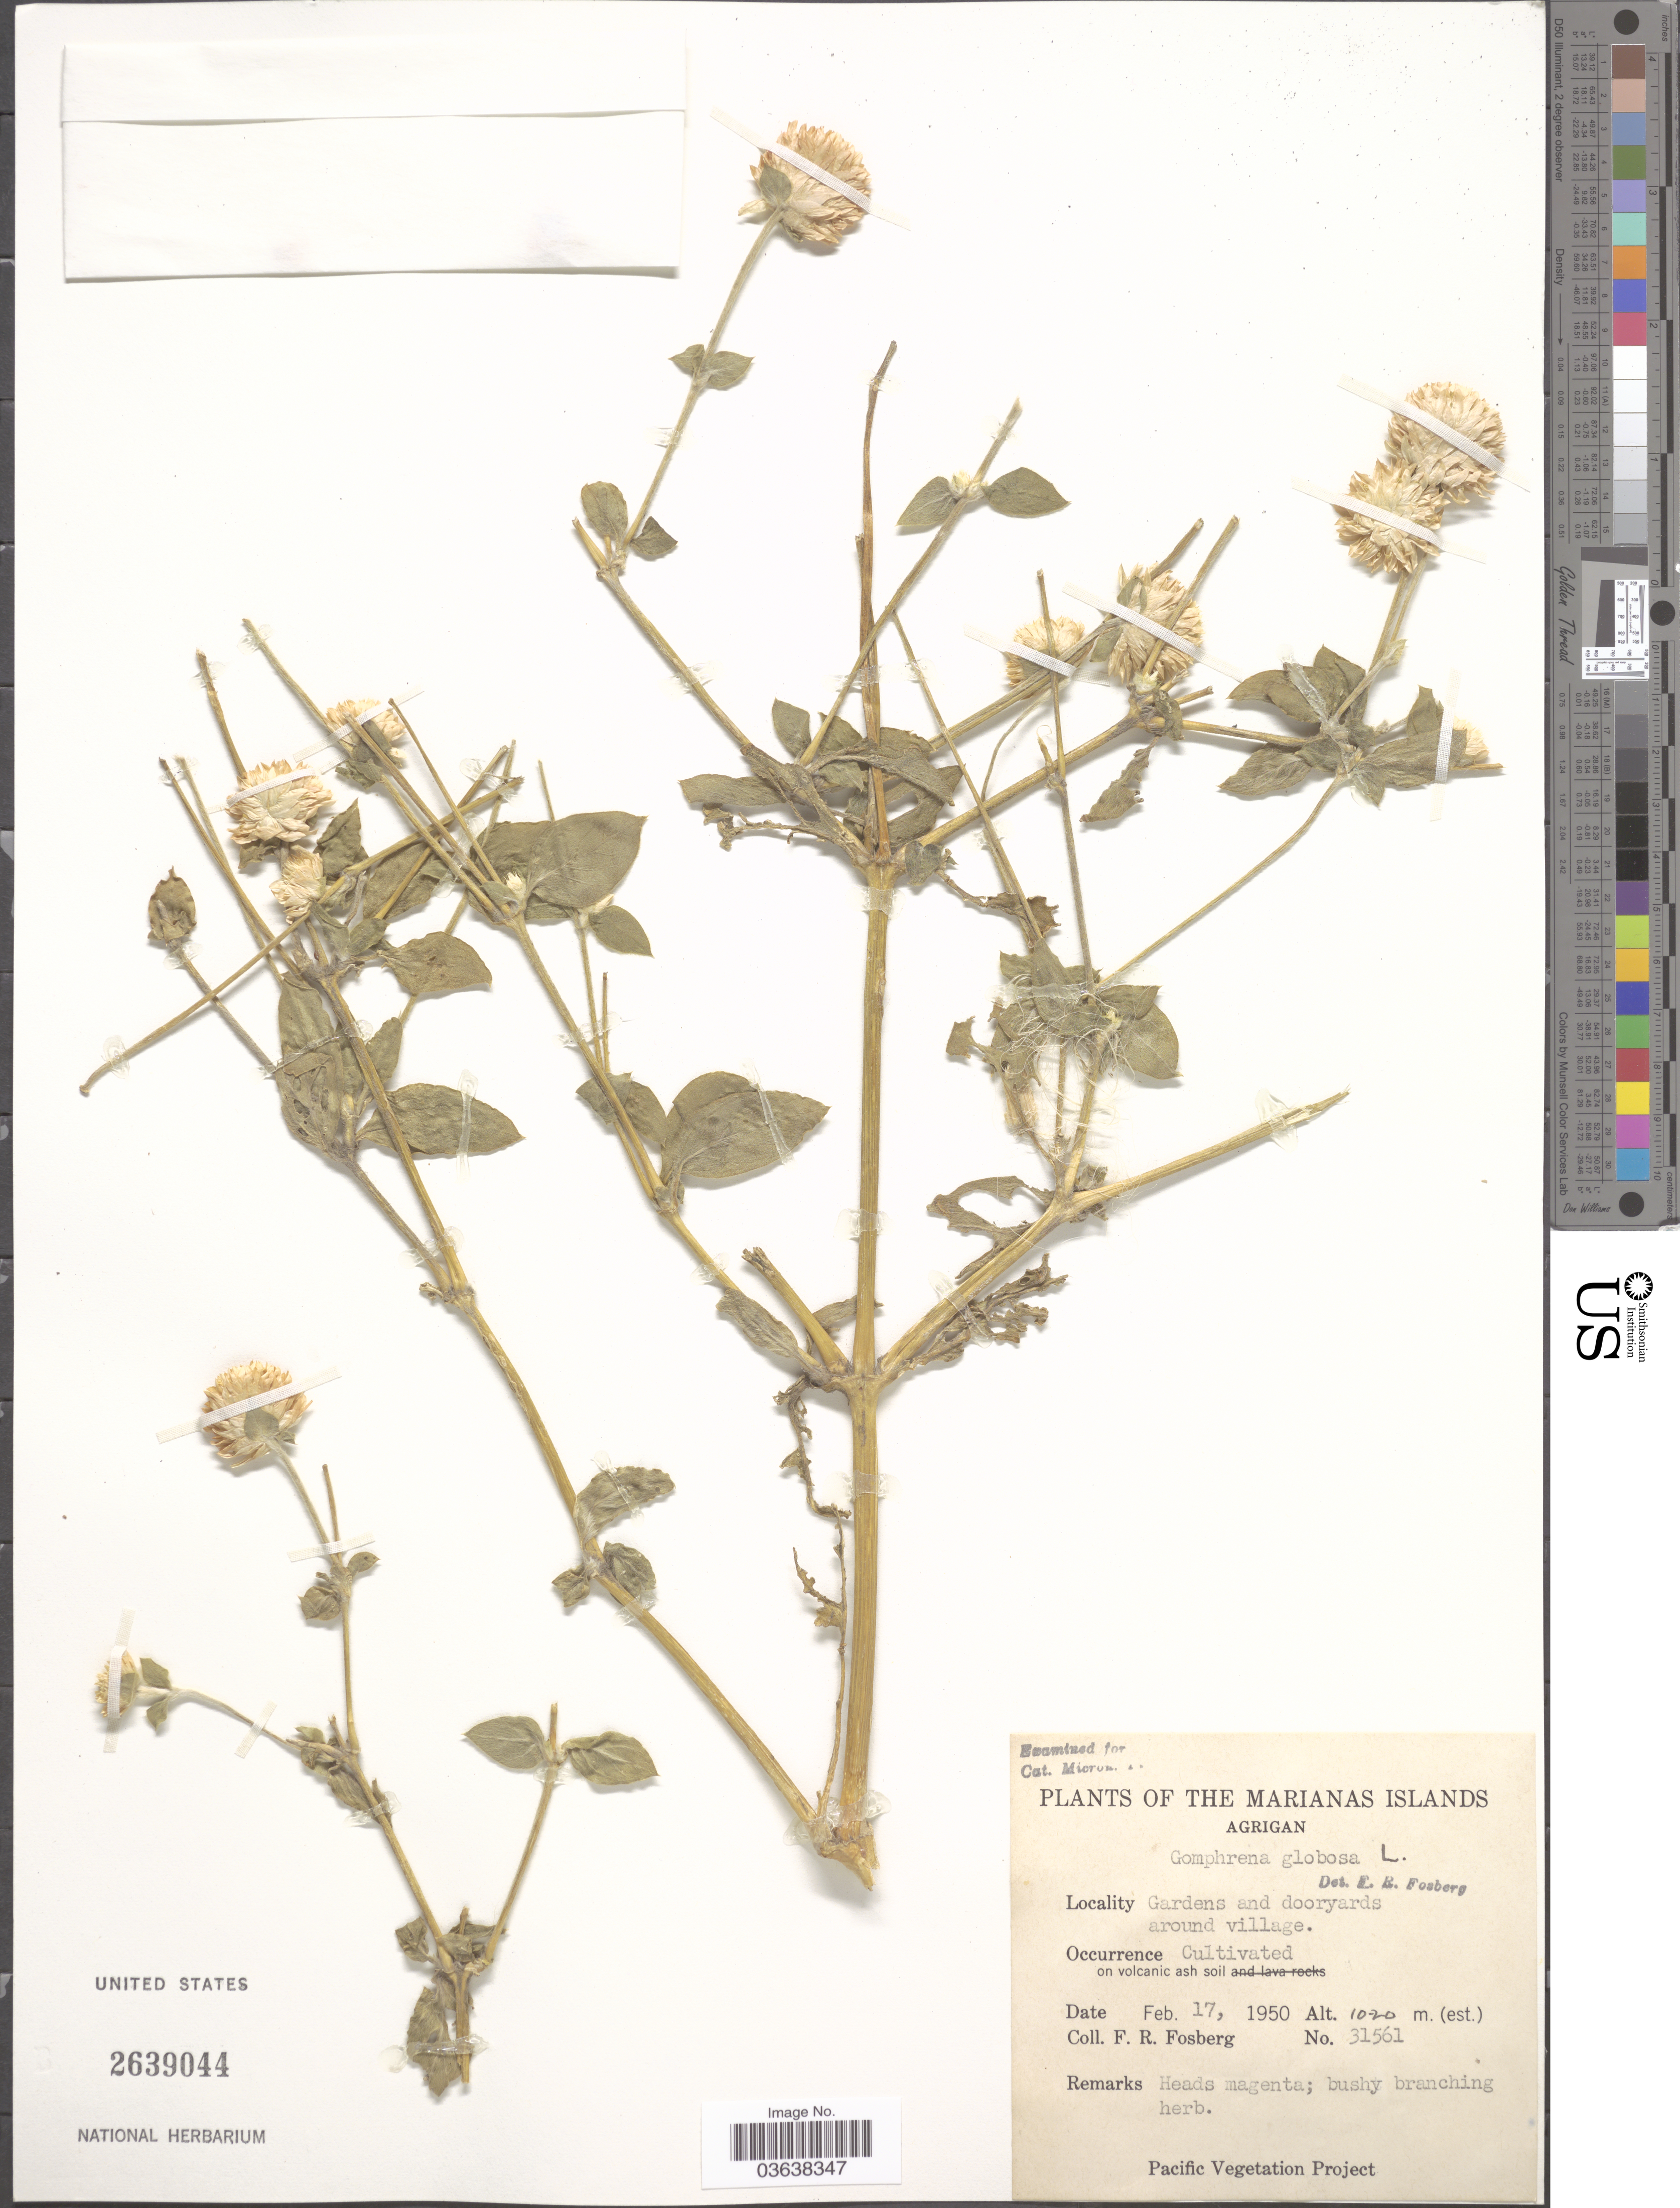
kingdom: Plantae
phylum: Tracheophyta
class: Magnoliopsida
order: Caryophyllales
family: Amaranthaceae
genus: Gomphrena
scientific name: Gomphrena globosa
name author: L.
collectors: F. R. Fosberg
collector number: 31561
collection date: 1950-02-17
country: Northern Mariana Islands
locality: The Marianas Islands. Agrigan. Gardens and dooryards around village.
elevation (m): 10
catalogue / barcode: US 2639044